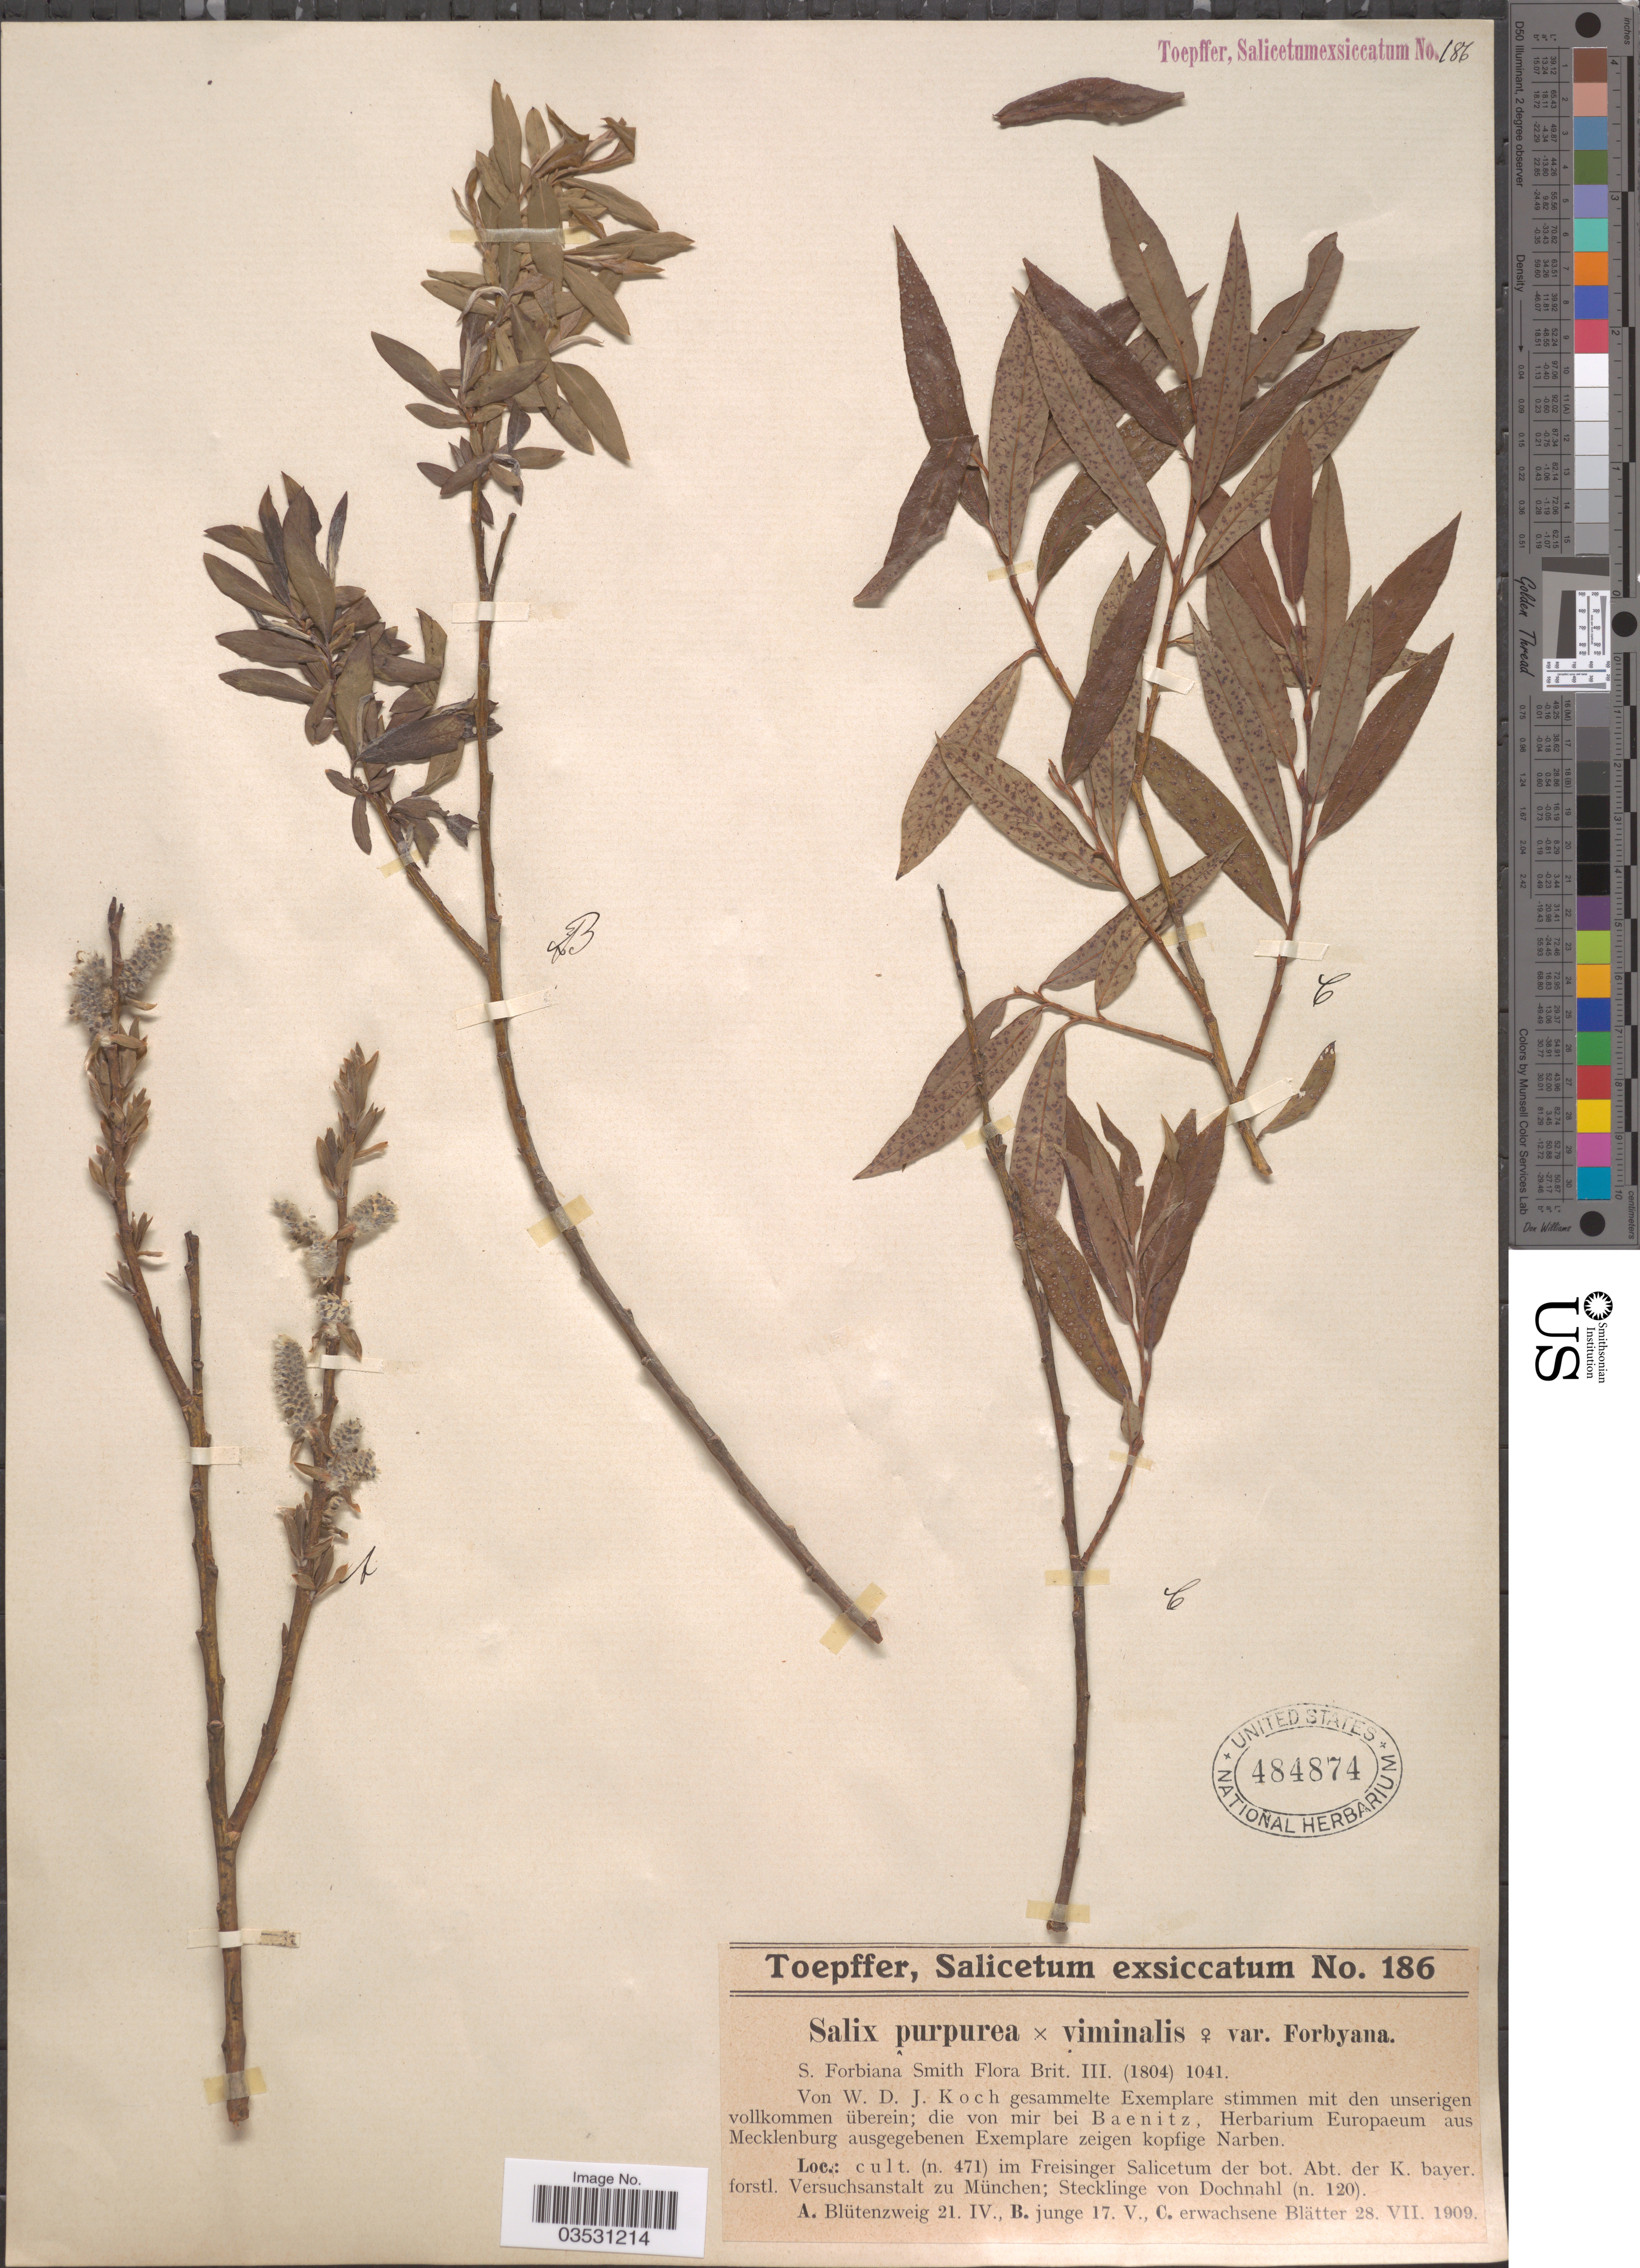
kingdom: Plantae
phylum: Tracheophyta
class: Magnoliopsida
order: Malpighiales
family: Salicaceae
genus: Salix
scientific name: Salix purpurea x S. viminalis var. forbyana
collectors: A. Toepffer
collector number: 186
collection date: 1909-04-21/1909-07-28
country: Germany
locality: Cult. (n. 471) im Freisinger Salicetum der bot. Abt. der K. bayer. forstl. Versuchsanstalt zu München; Stecklinge von Dochnahl (n. 120.).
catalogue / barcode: US 484874